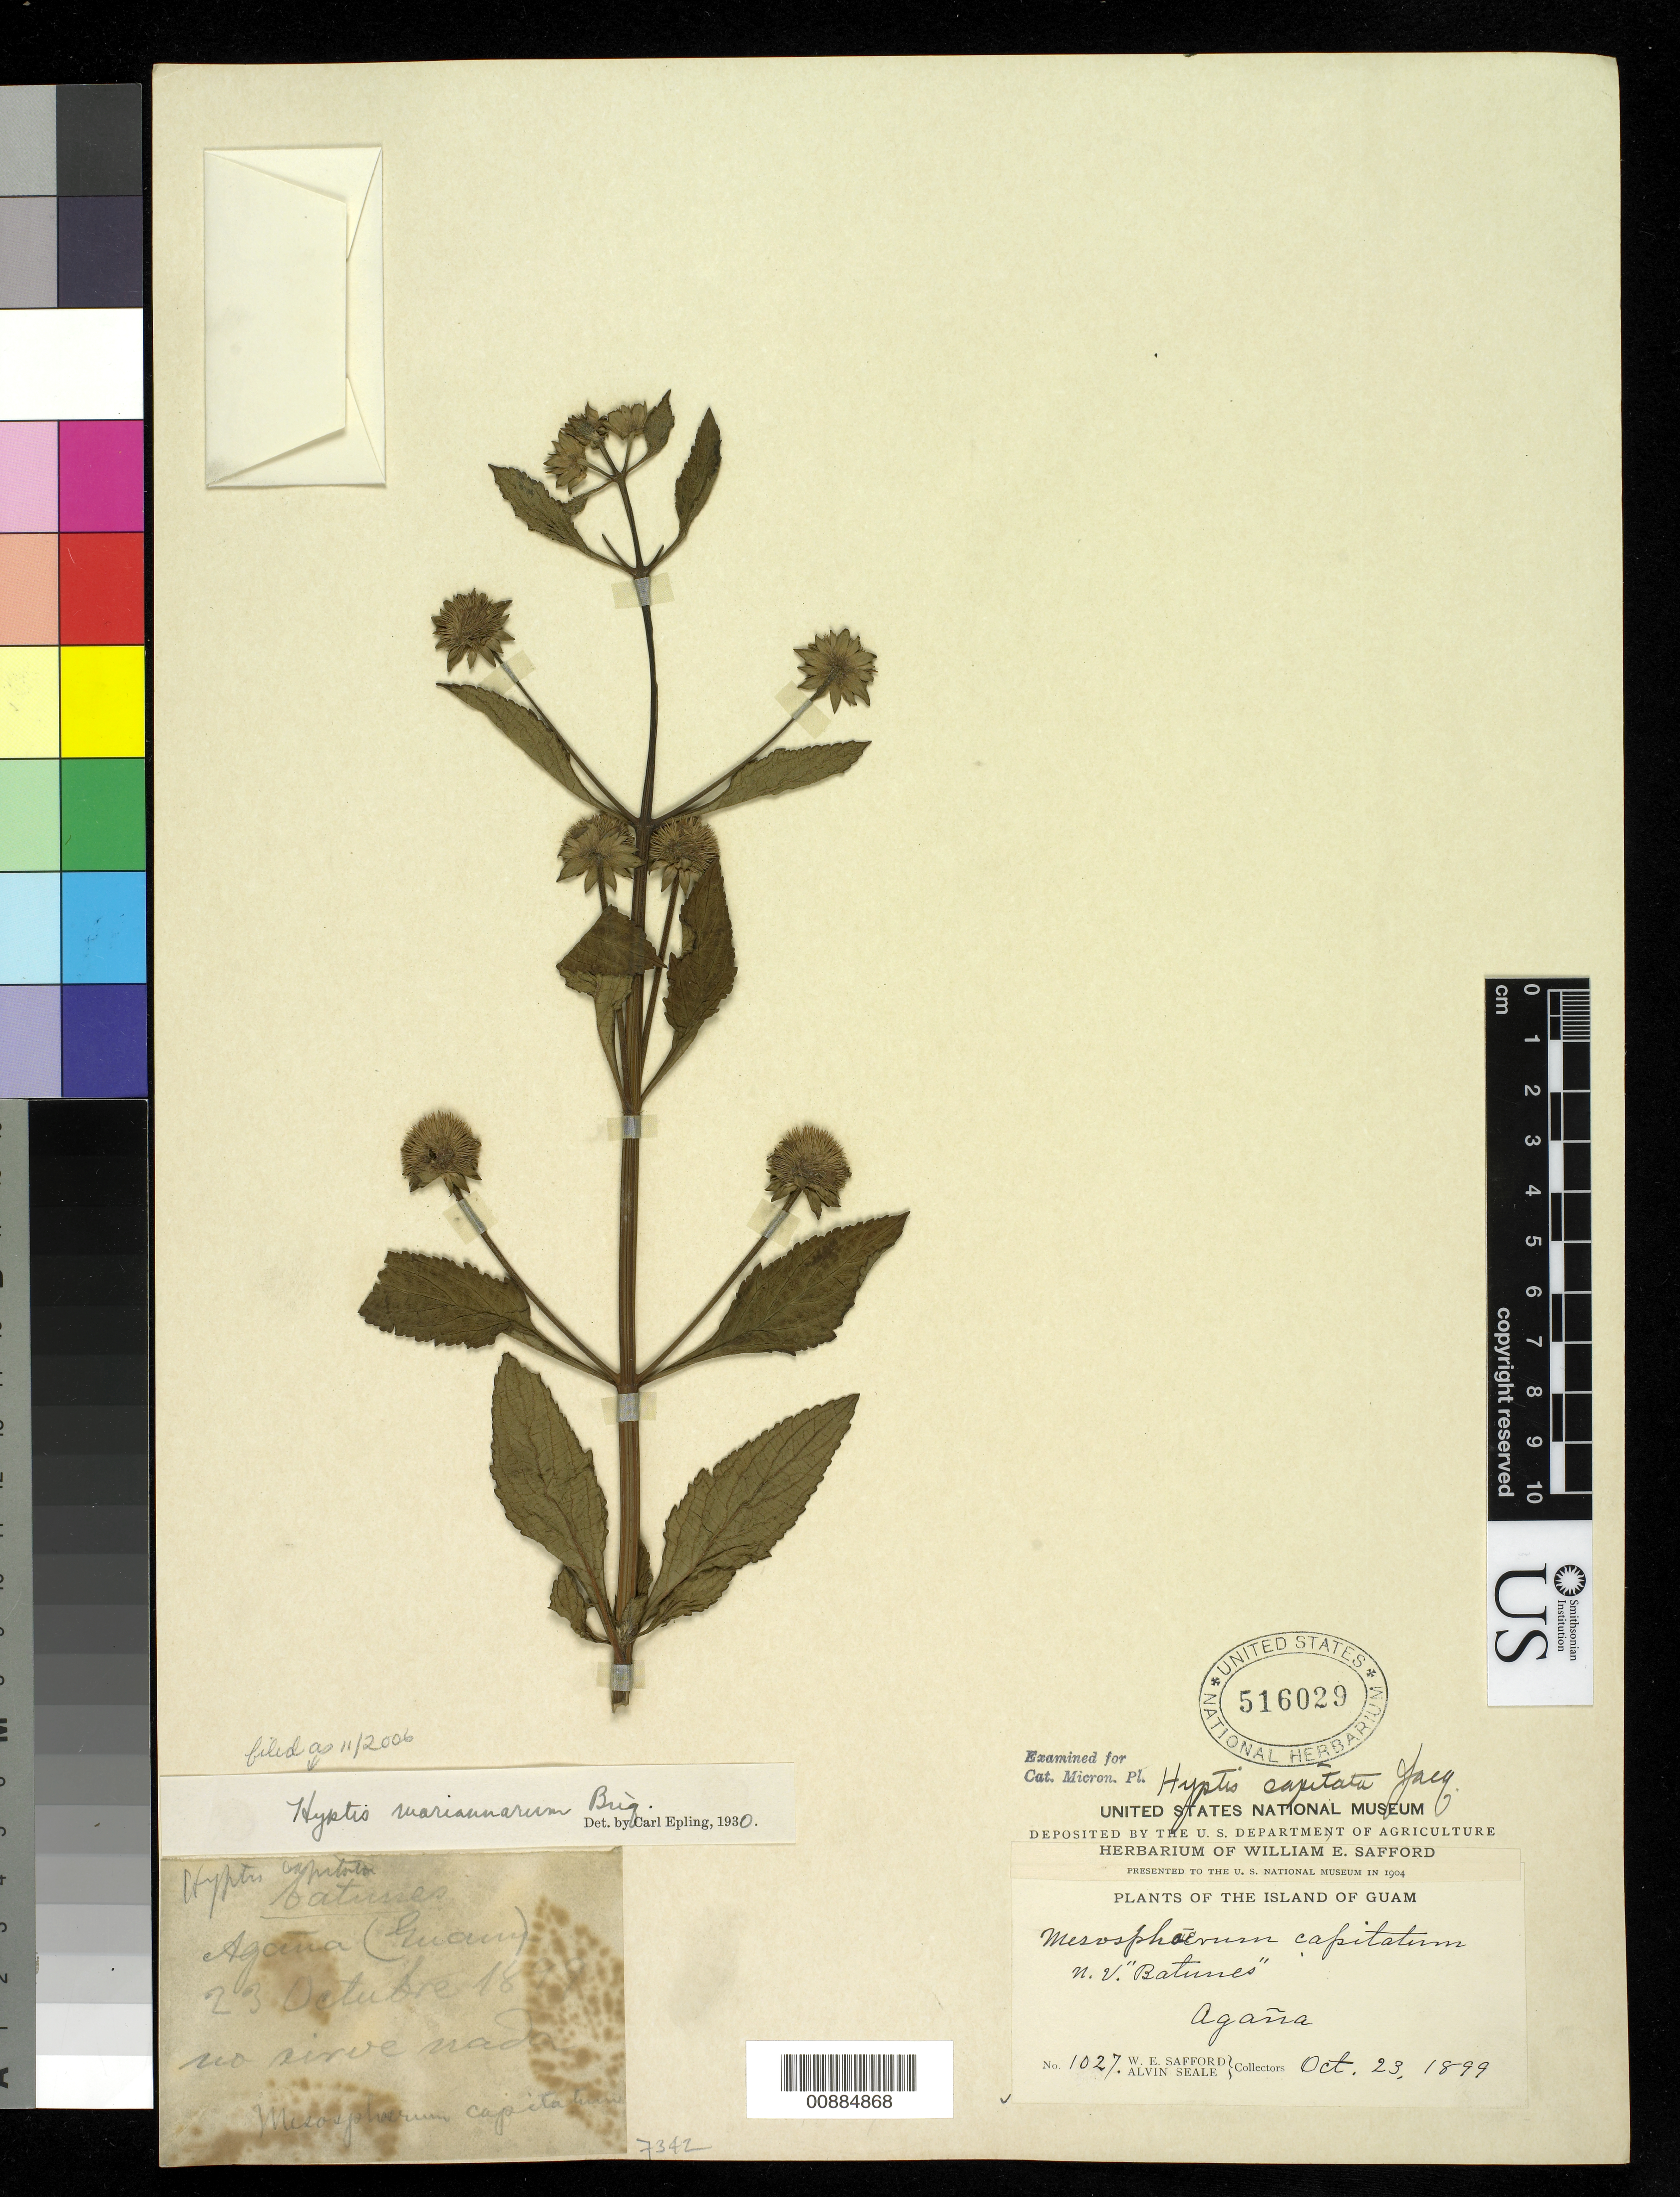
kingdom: Plantae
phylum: Tracheophyta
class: Magnoliopsida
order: Lamiales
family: Lamiaceae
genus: Hyptis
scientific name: Hyptis mariannarum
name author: Briq.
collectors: W. E. Safford & A. Seale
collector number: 1027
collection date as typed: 23 Oct 1899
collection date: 1899-10-23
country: Guam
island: Guam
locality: Agana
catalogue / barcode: US 516029